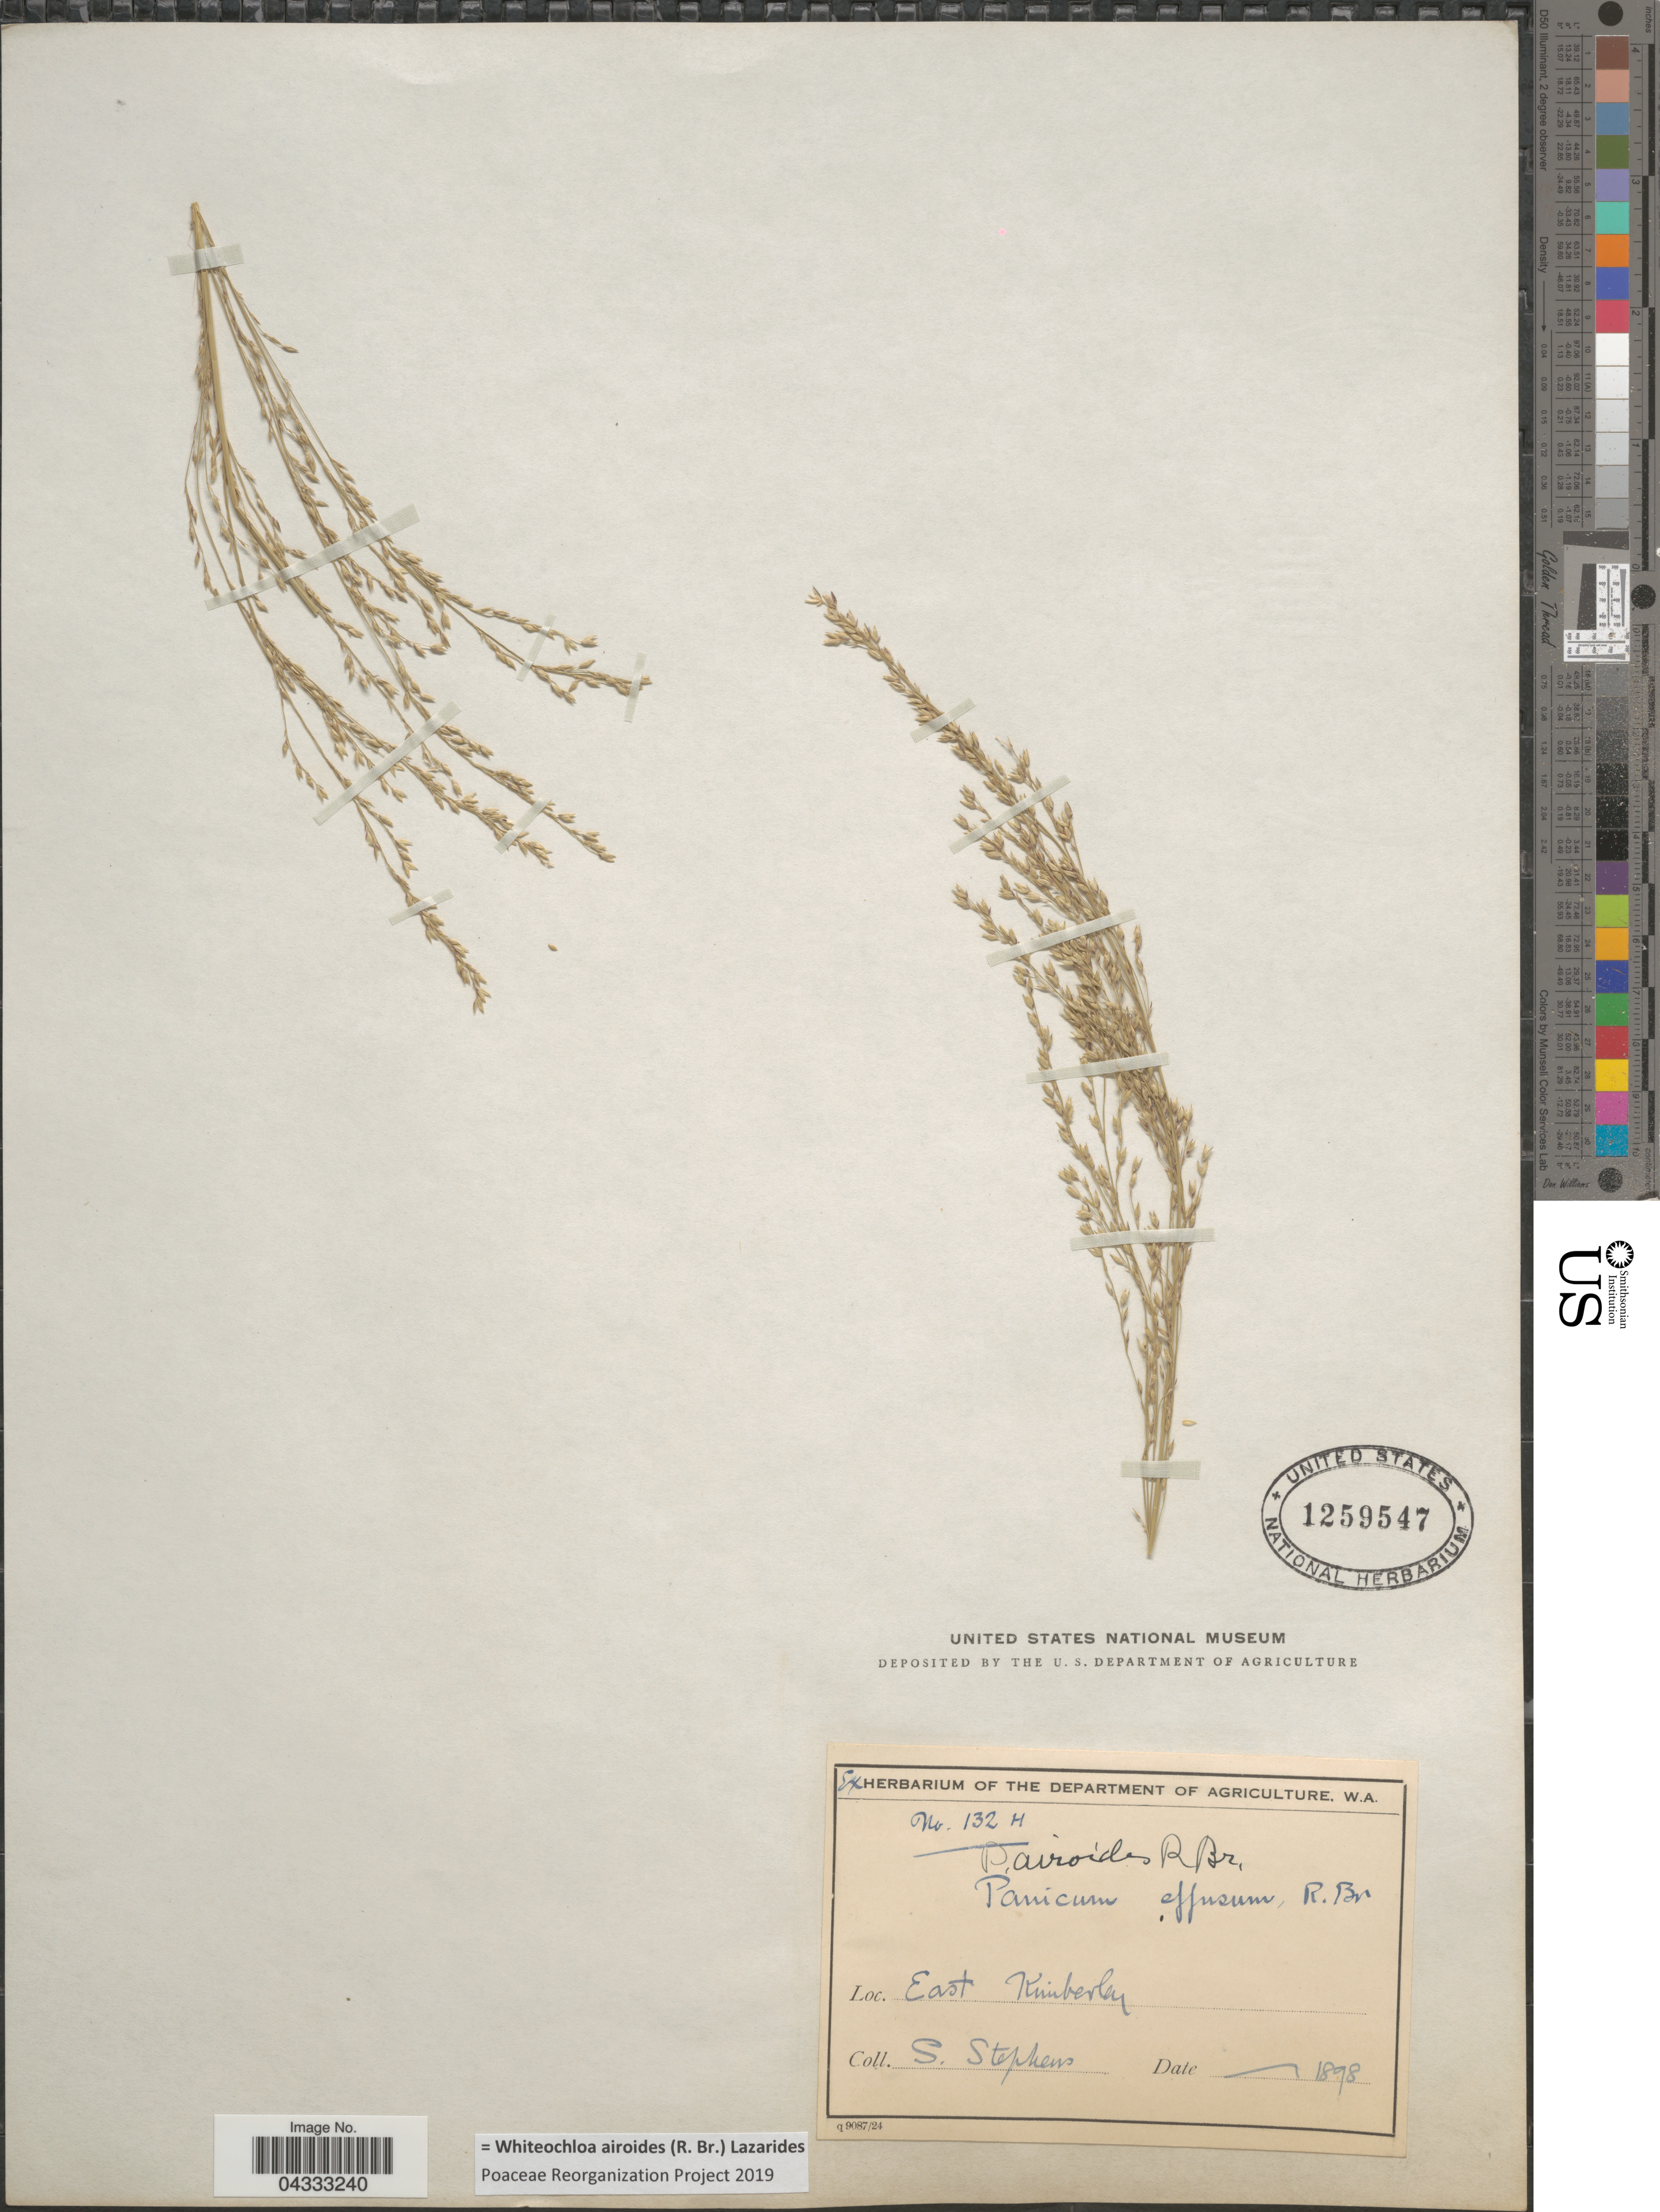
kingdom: Plantae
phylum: Tracheophyta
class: Liliopsida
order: Poales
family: Poaceae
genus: Whiteochloa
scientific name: Whiteochloa airoides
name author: (R.W. Br.) Lazarides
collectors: S. Stephens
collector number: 132H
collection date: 1898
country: Australia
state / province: Western Australia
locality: East Kimberley.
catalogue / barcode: US 1259547